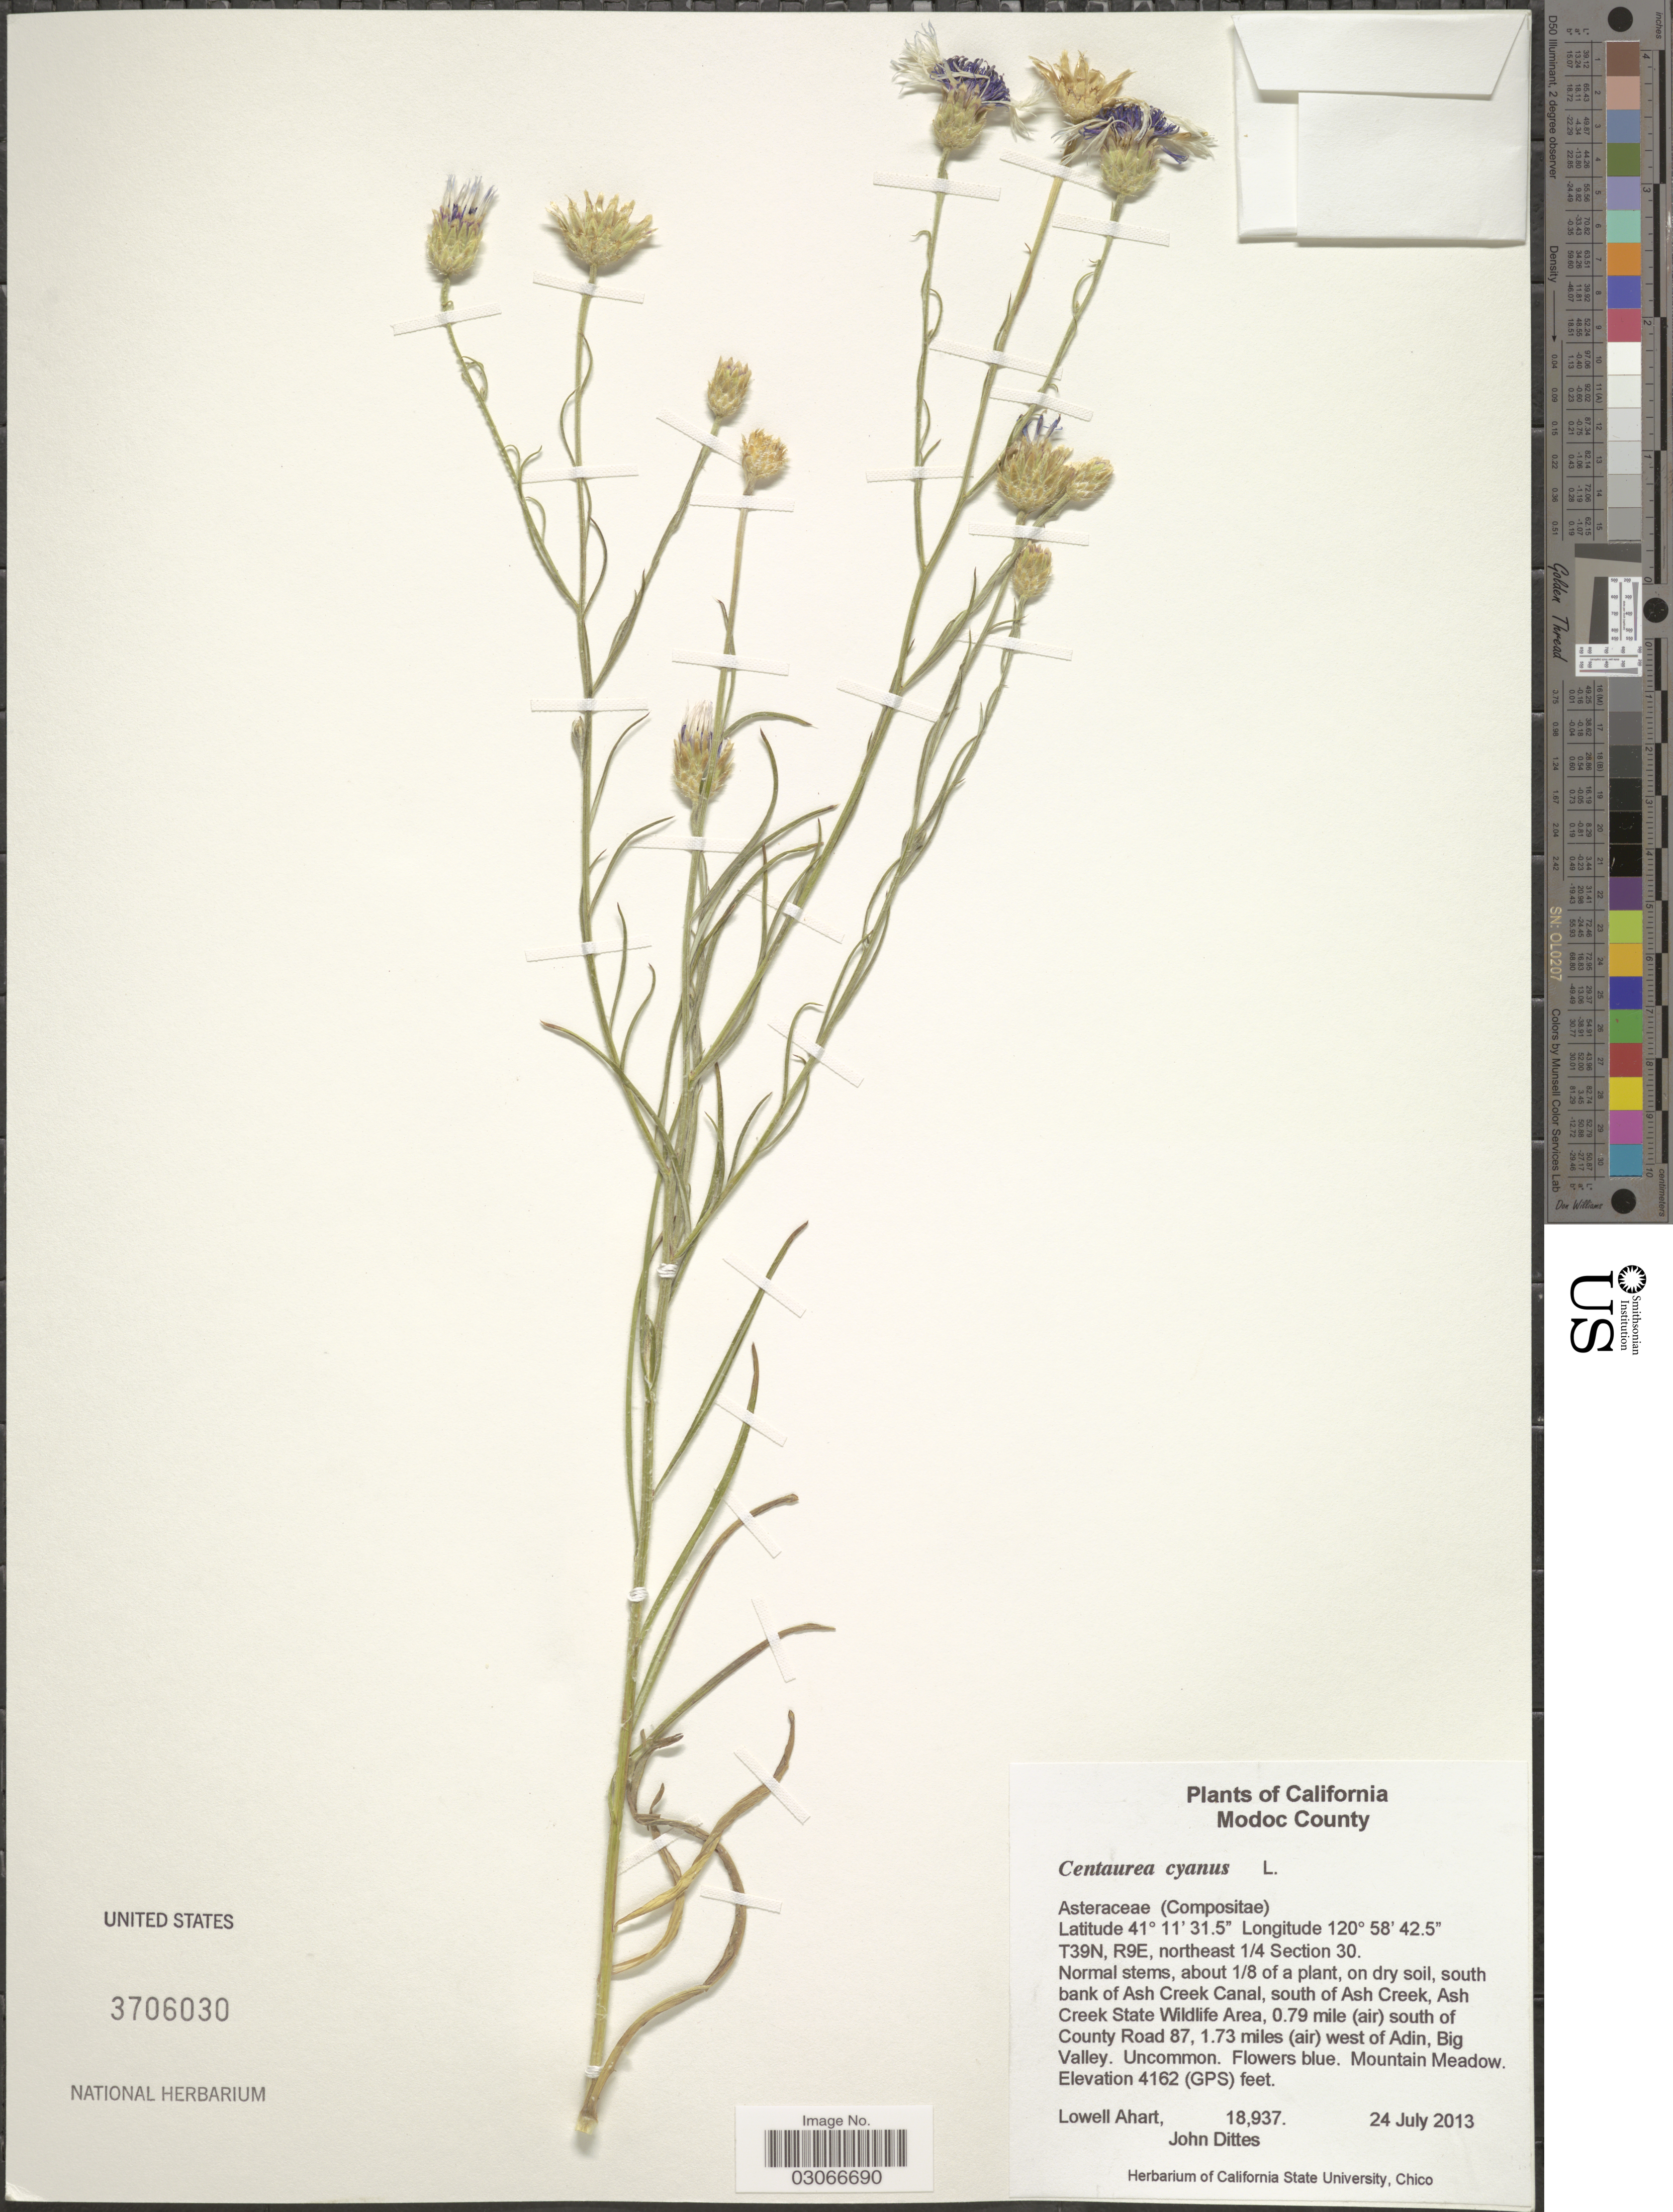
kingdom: Plantae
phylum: Tracheophyta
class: Magnoliopsida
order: Asterales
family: Asteraceae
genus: Centaurea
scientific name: Centaurea cyanus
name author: L.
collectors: L. Ahart & J. Dittes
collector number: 18937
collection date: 2013-07-24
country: United States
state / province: California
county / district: Modoc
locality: Modoc County. T39N, R9E, northeast 1/4 Section 30. South bank of Ash Creek Canal, south of Ash Creek, Ash Creek State Wildlife Area, 0.79 mile (air) south of County Road 87, 1.73 miles (air) west of Adin, Big Valley.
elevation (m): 1269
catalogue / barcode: US 3706030